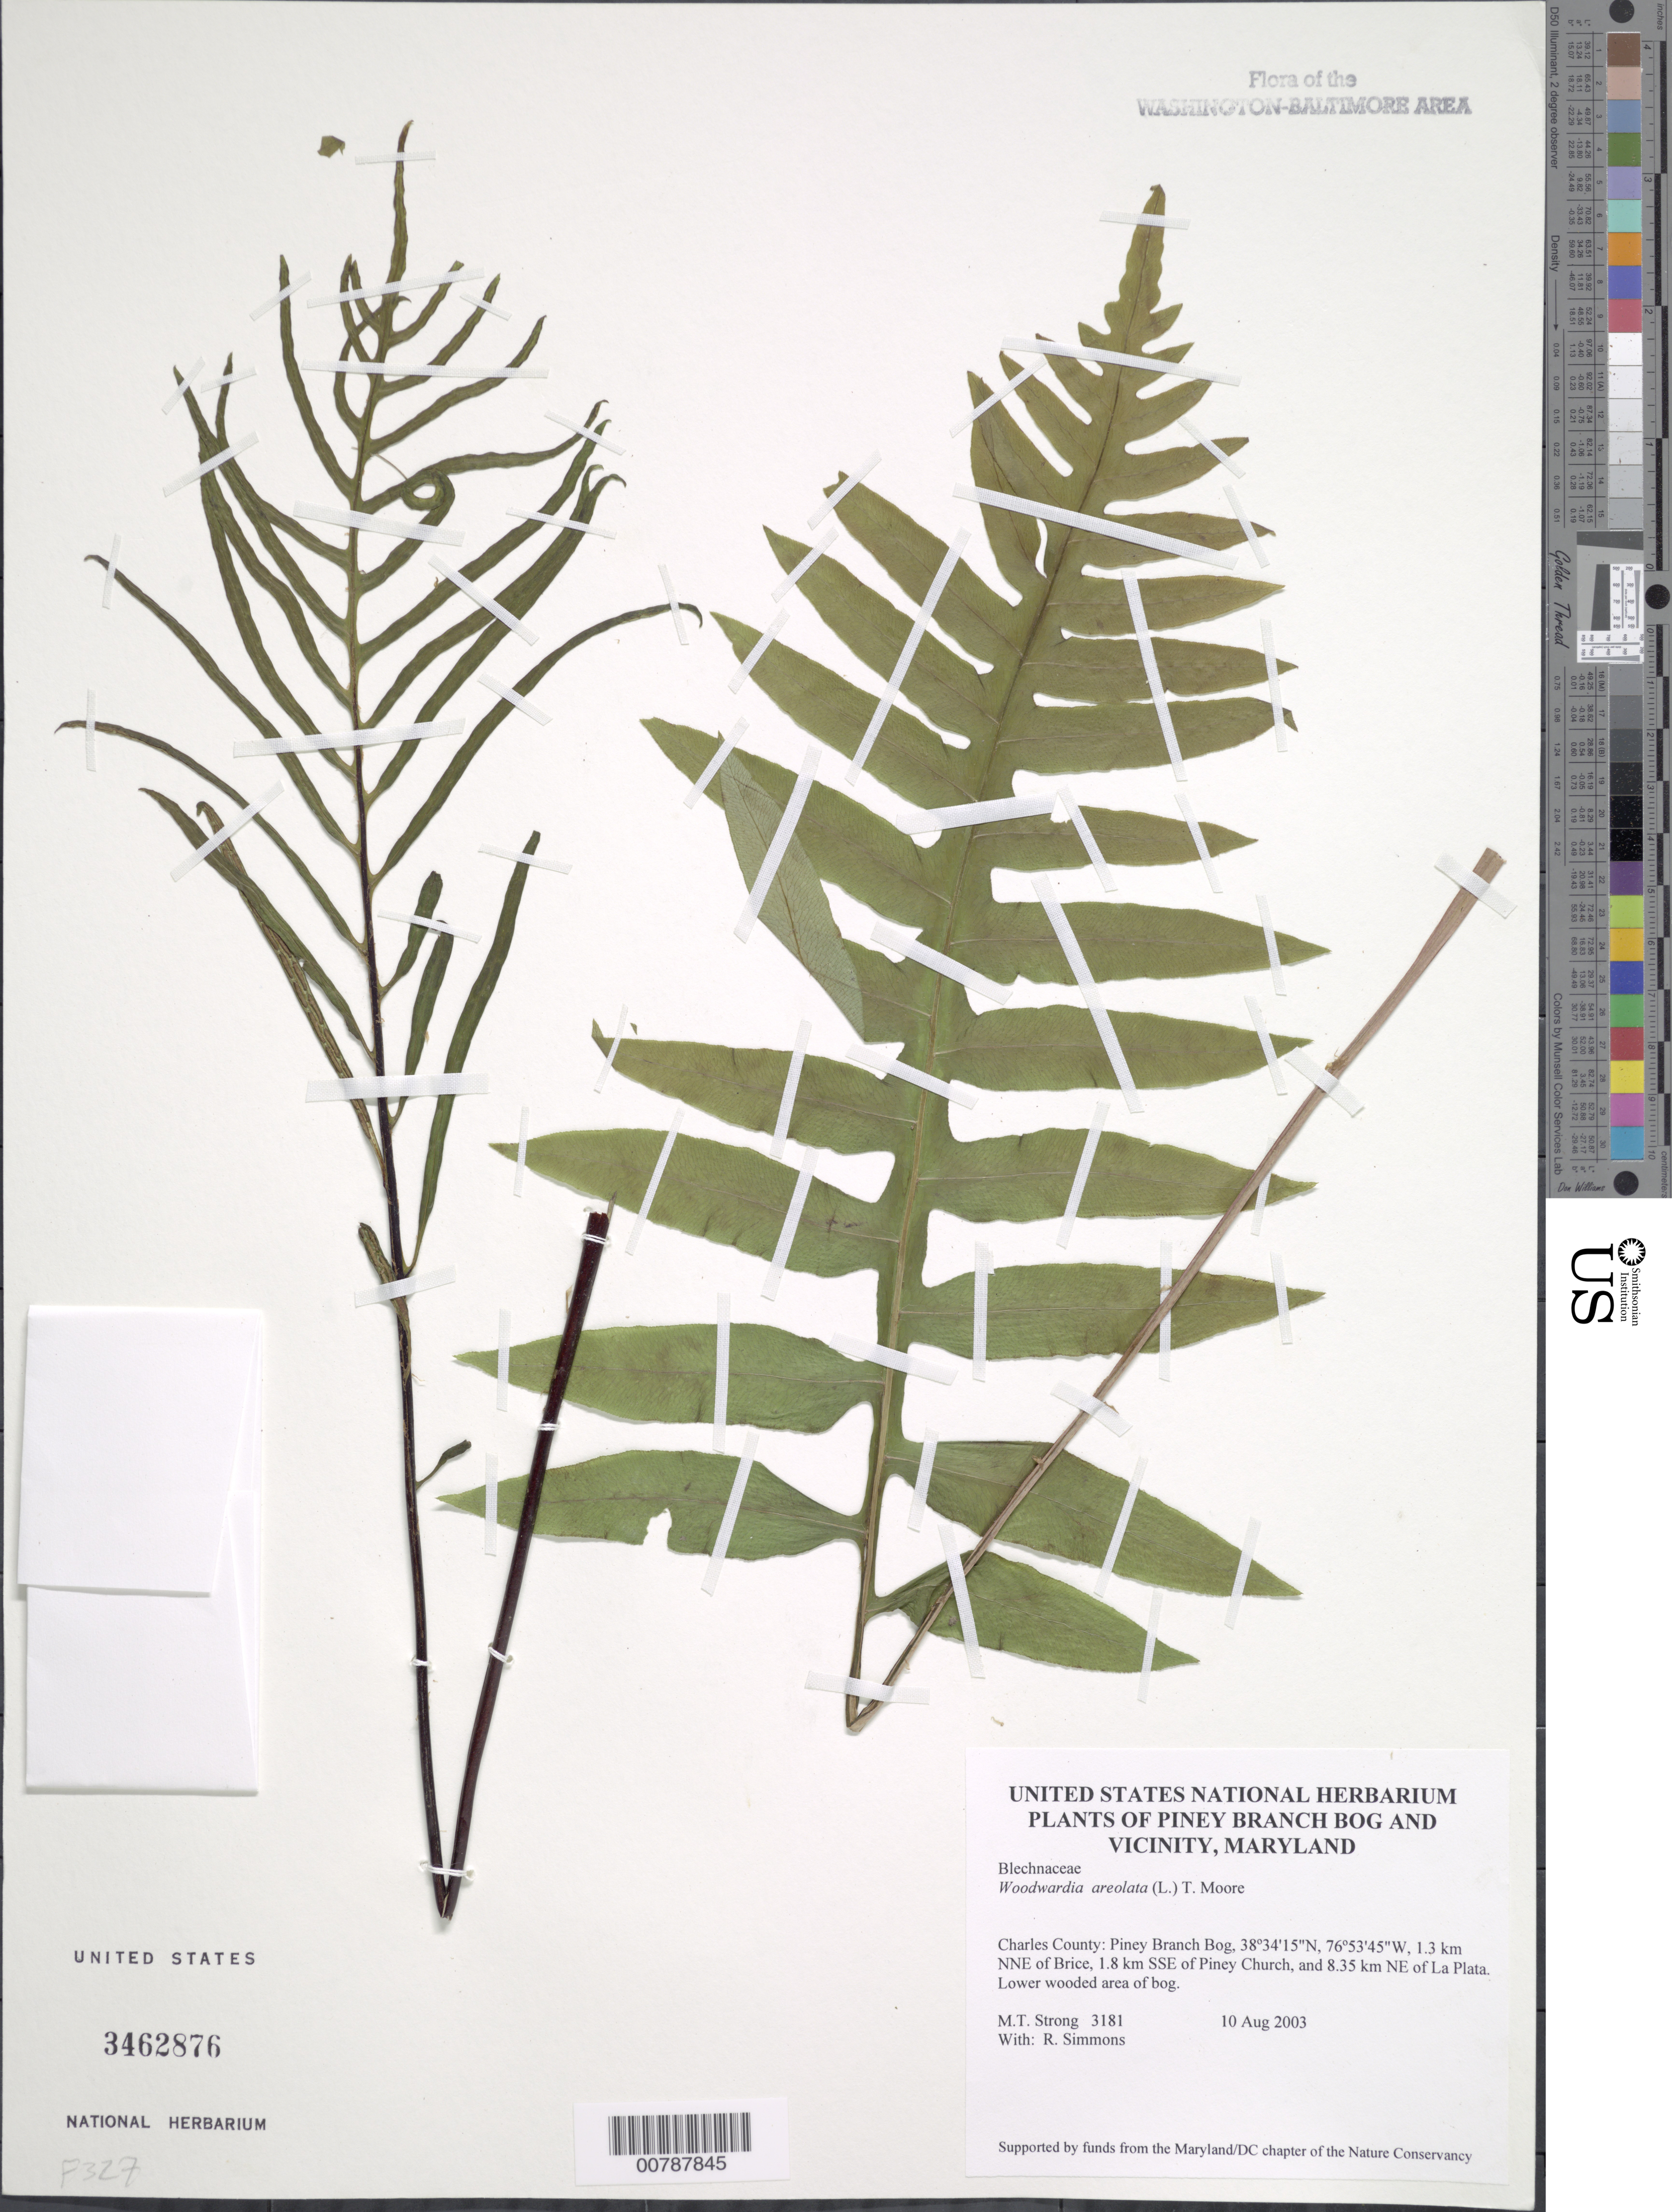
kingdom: Plantae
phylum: Tracheophyta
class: Polypodiopsida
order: Polypodiales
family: Blechnaceae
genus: Woodwardia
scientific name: Woodwardia areolata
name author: (L.) T. Moore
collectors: M. T. Strong & R. H. Simmons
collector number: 3181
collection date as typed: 10 Aug 2003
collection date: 2003-08-10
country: United States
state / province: Maryland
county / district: Charles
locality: Piney Branch Bog, 1.3 km NNE of Brice, 1.8 km SSE of Piney Church, and 8.35 km NE of La Plata.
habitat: Lower wooded area of bog.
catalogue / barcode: US 3462876